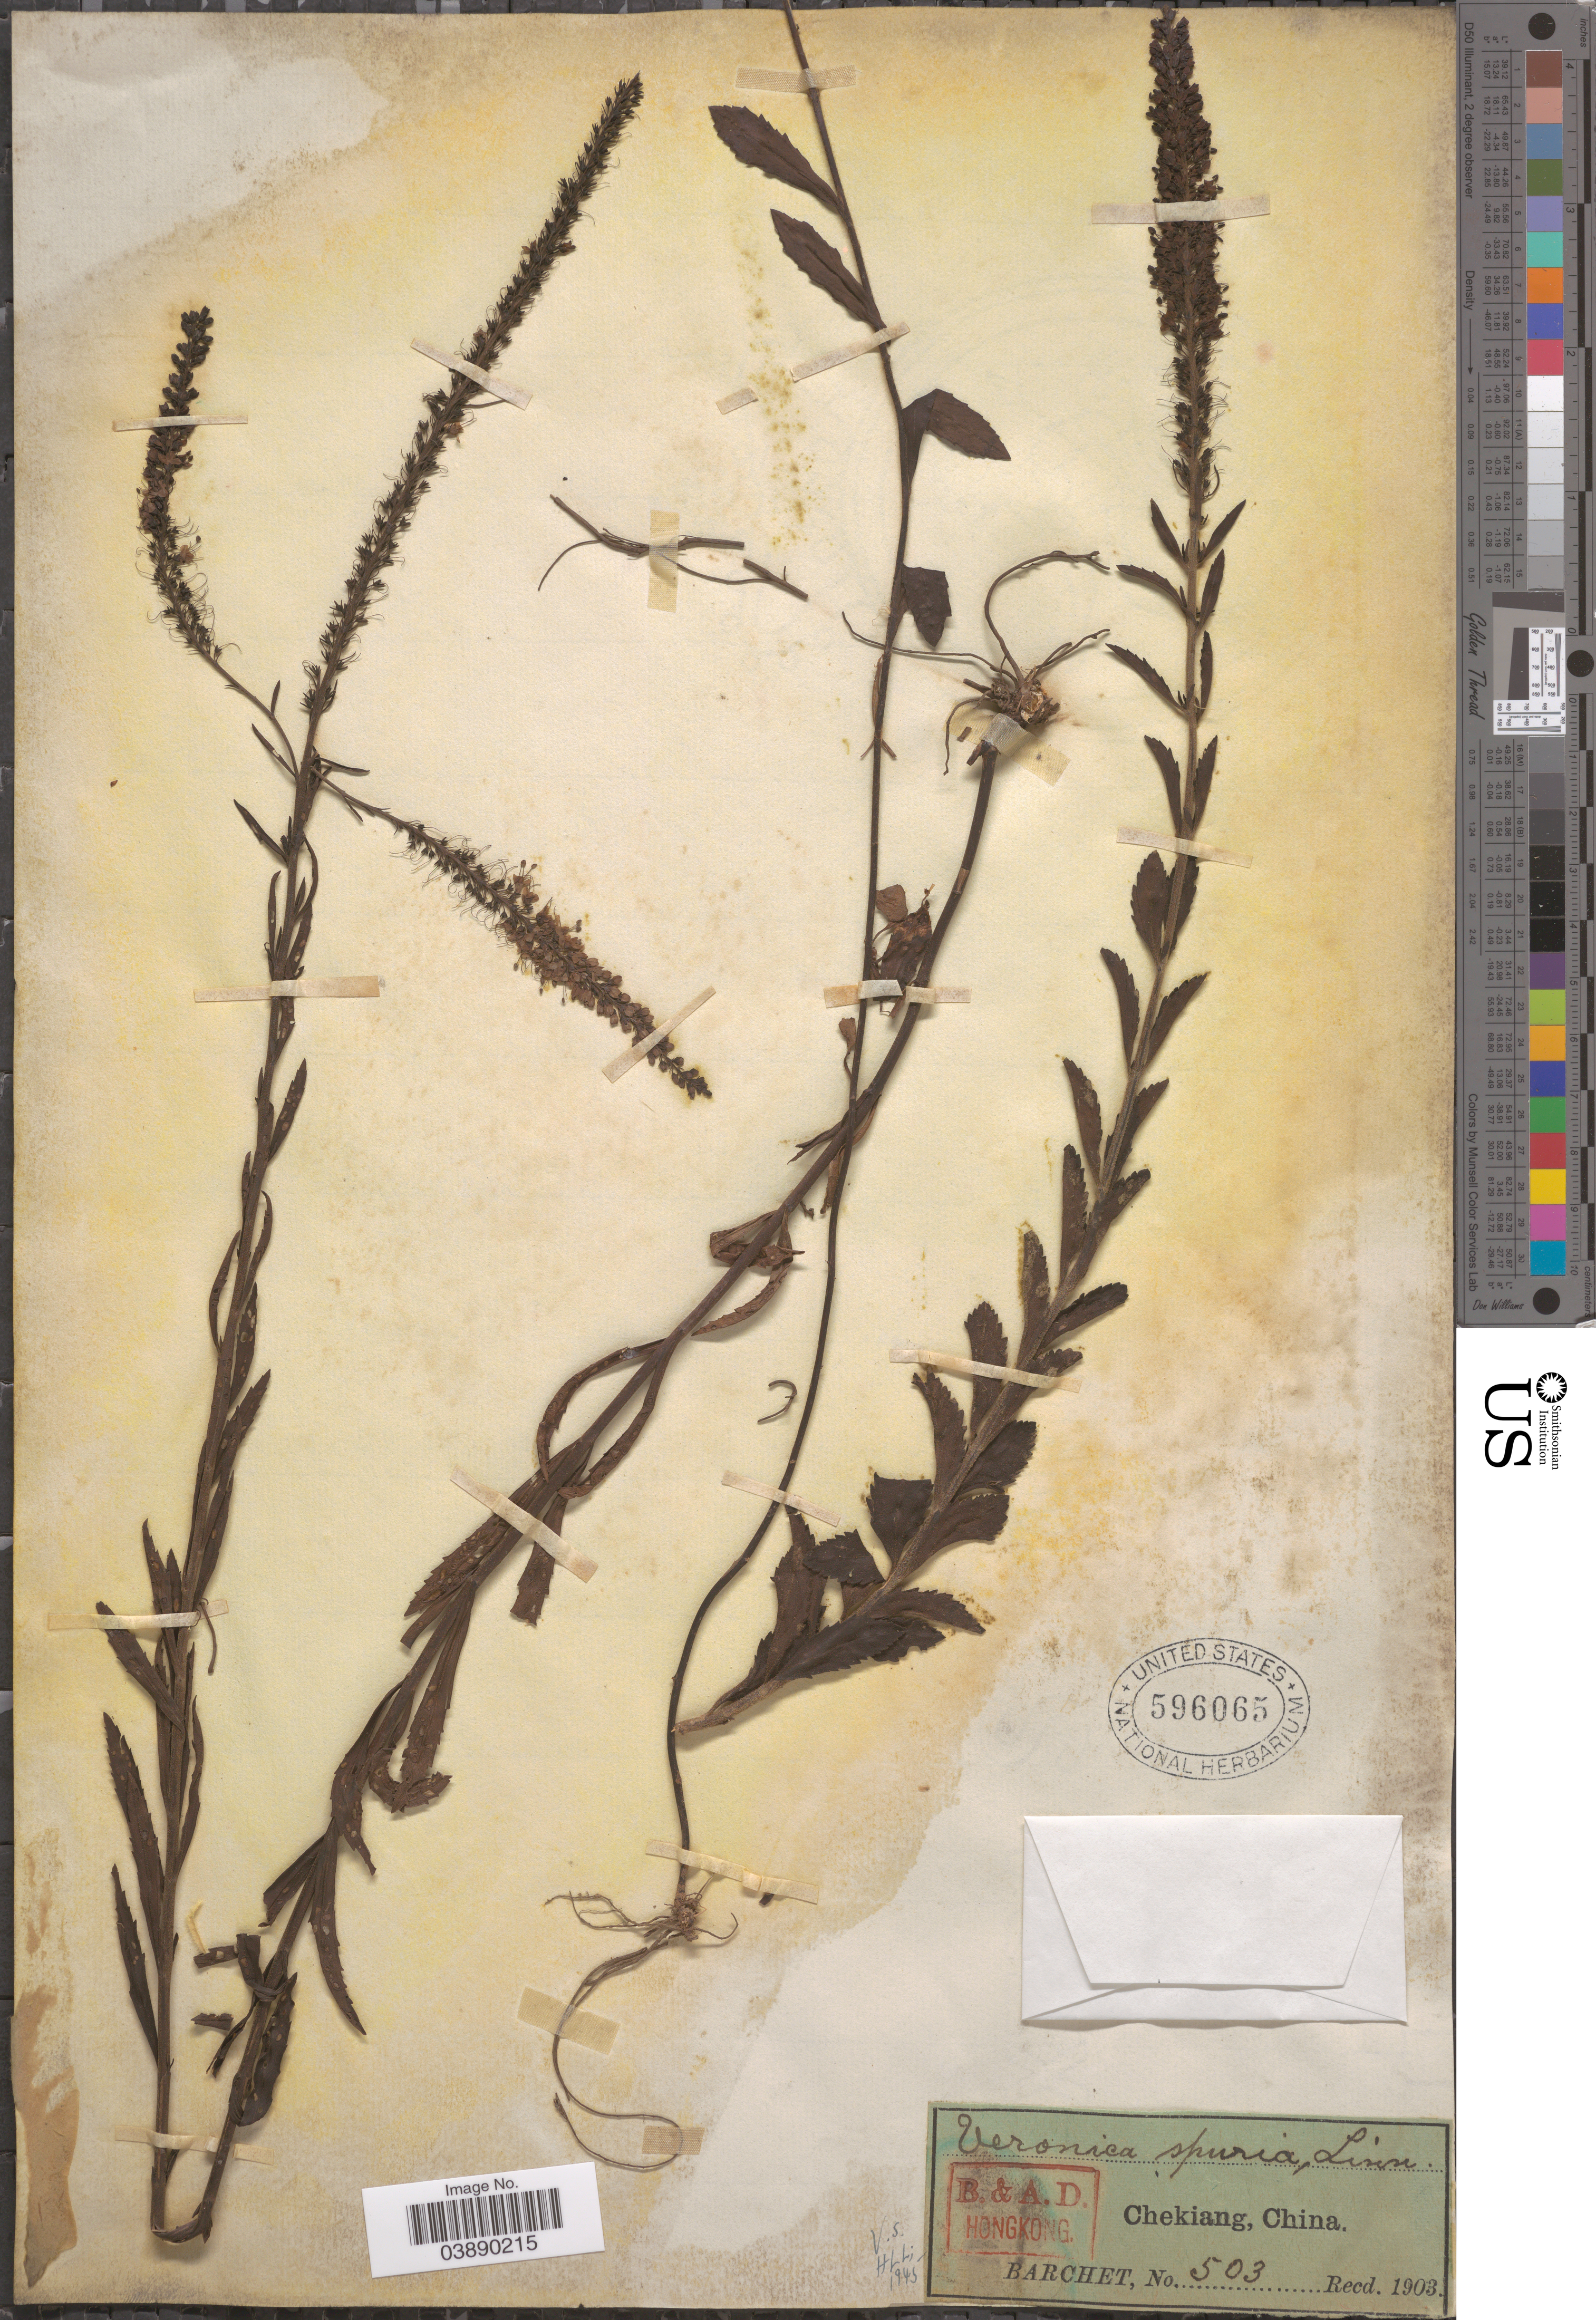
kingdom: Plantae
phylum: Tracheophyta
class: Magnoliopsida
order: Lamiales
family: Plantaginaceae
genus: Veronica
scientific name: Veronica linariifolia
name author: Pall. ex Link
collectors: Barchet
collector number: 503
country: China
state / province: Zhejiang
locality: Chekiang.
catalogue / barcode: US 596065